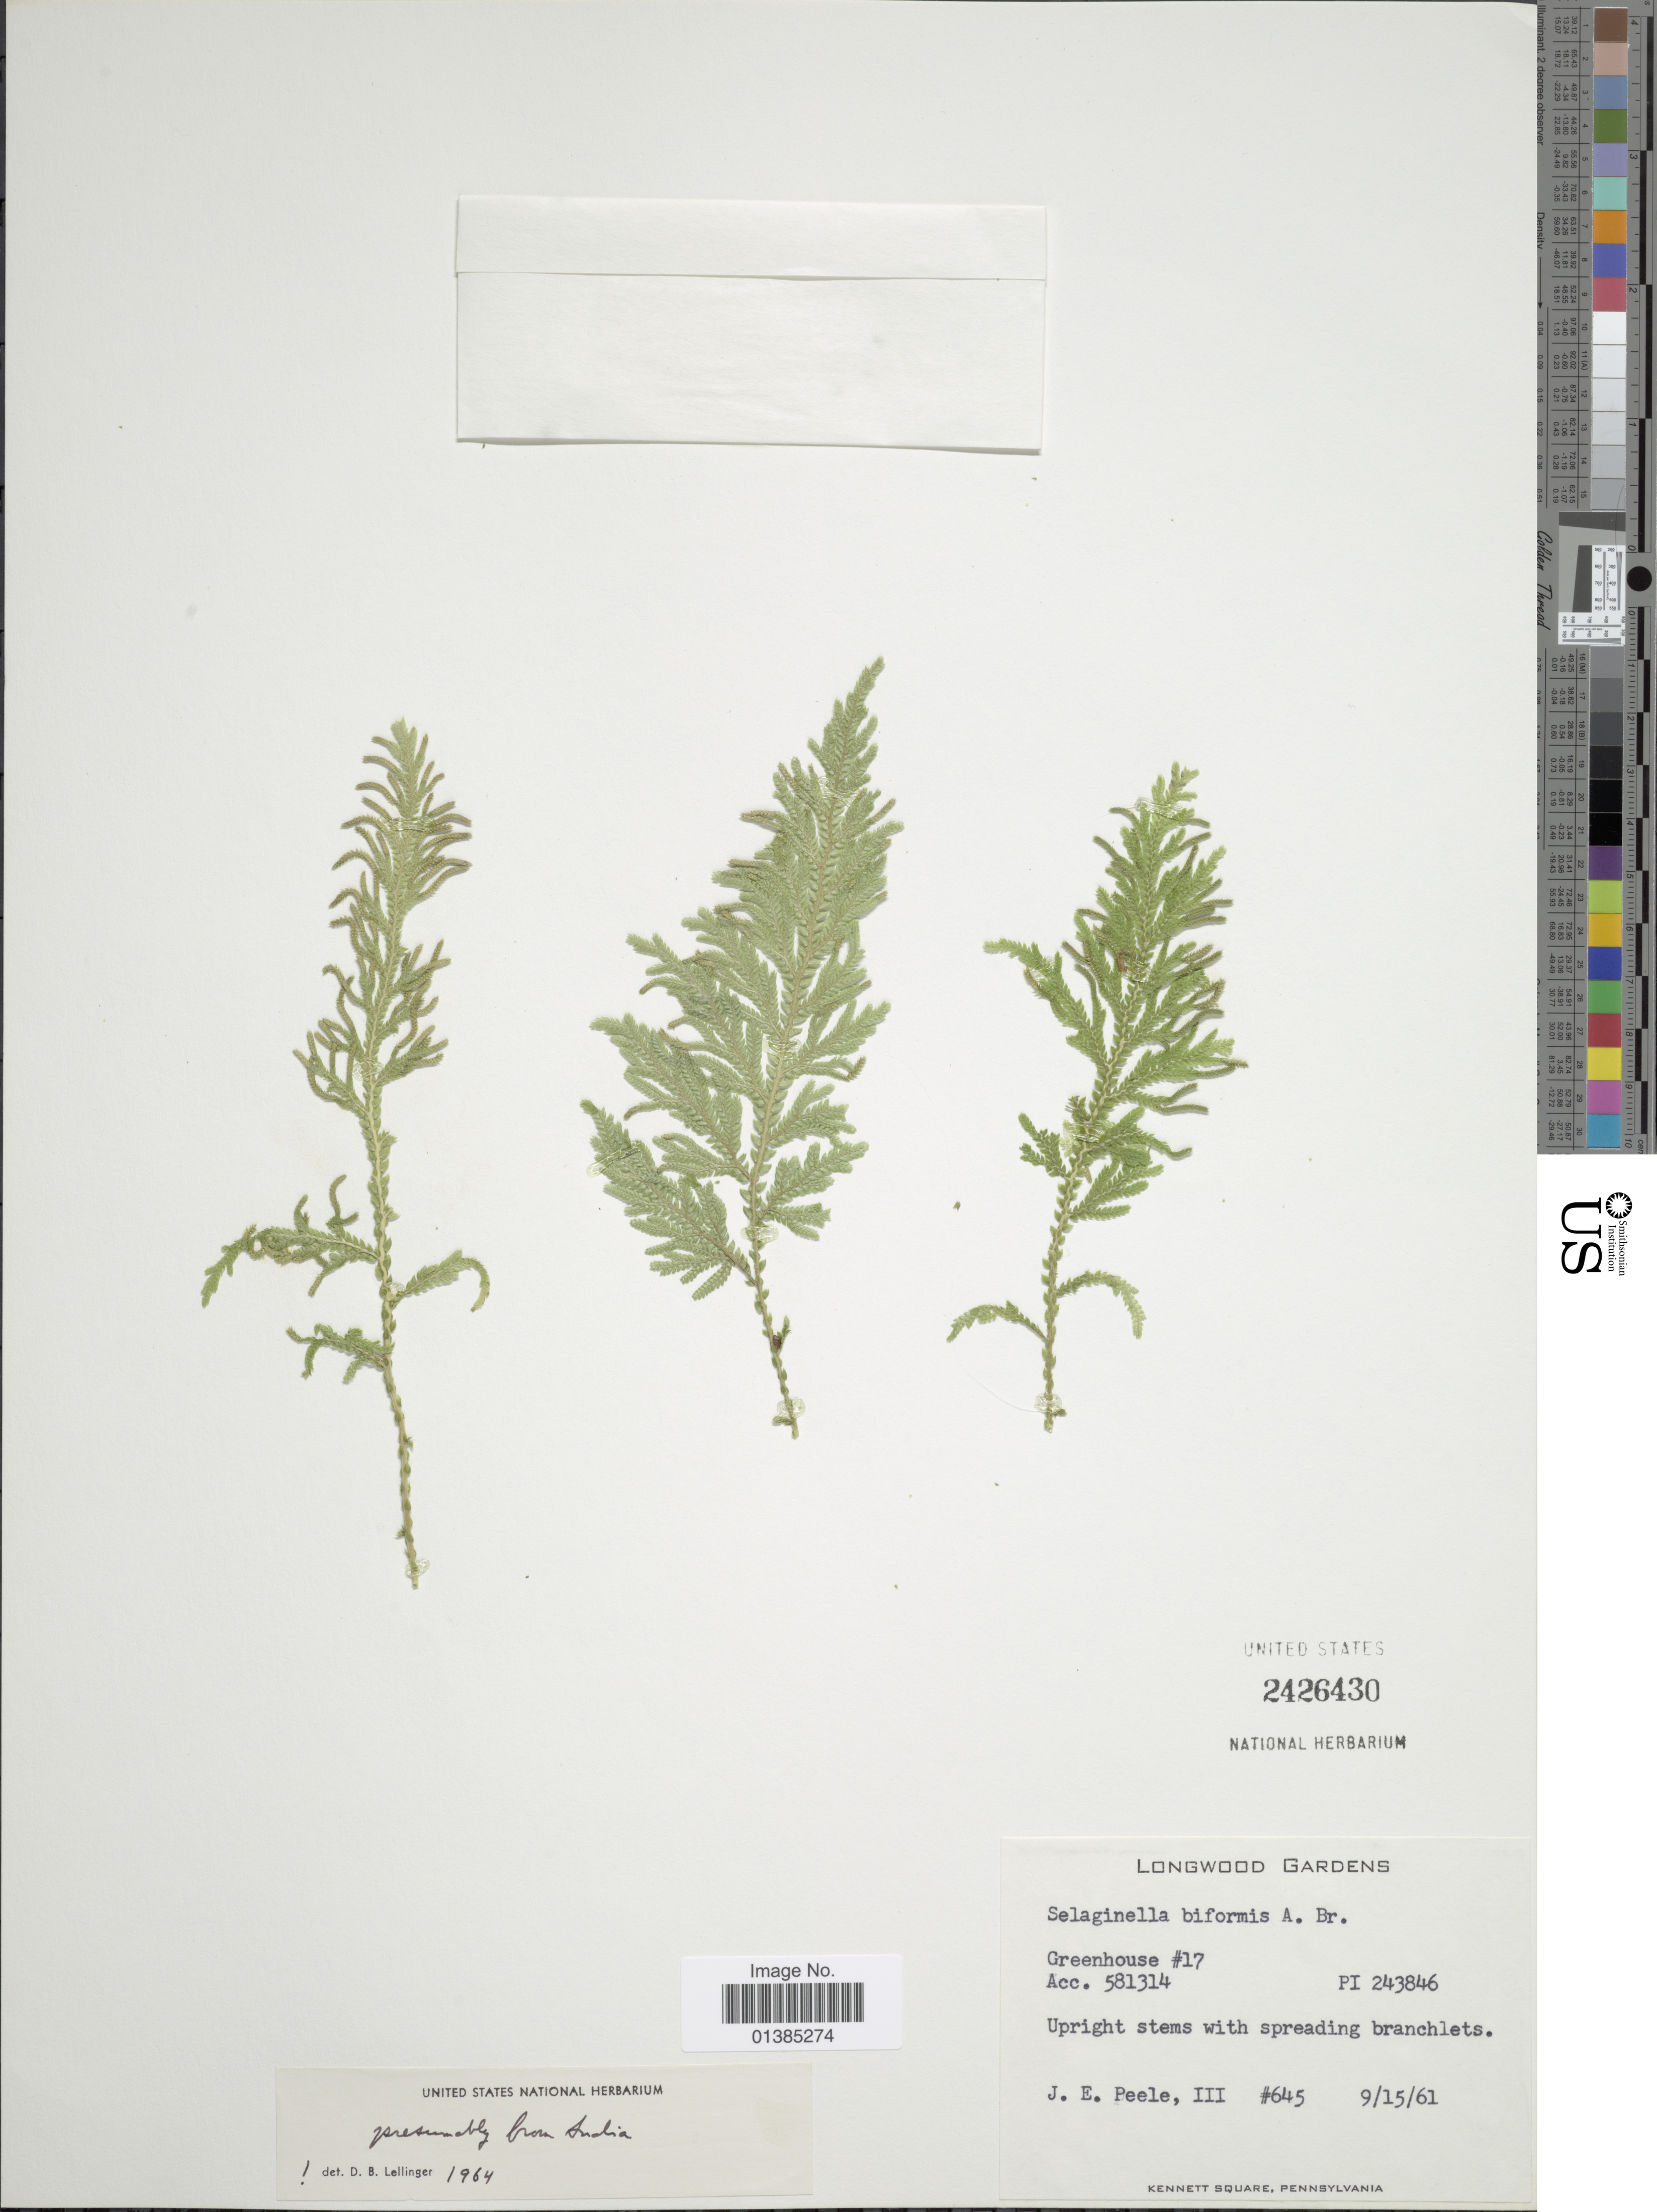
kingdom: Plantae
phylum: Tracheophyta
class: Lycopodiopsida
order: Selaginellales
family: Selaginellaceae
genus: Selaginella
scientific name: Selaginella biformis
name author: A. Braun ex Kuhn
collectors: J. Peele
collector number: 645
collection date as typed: Transcribed d/m/y: 15/9/61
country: United States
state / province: Pennsylvania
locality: Longwood Gardens. Greenhouse #17. Acc. 581314. PI 243846. Kennett Square.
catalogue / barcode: US 2426430